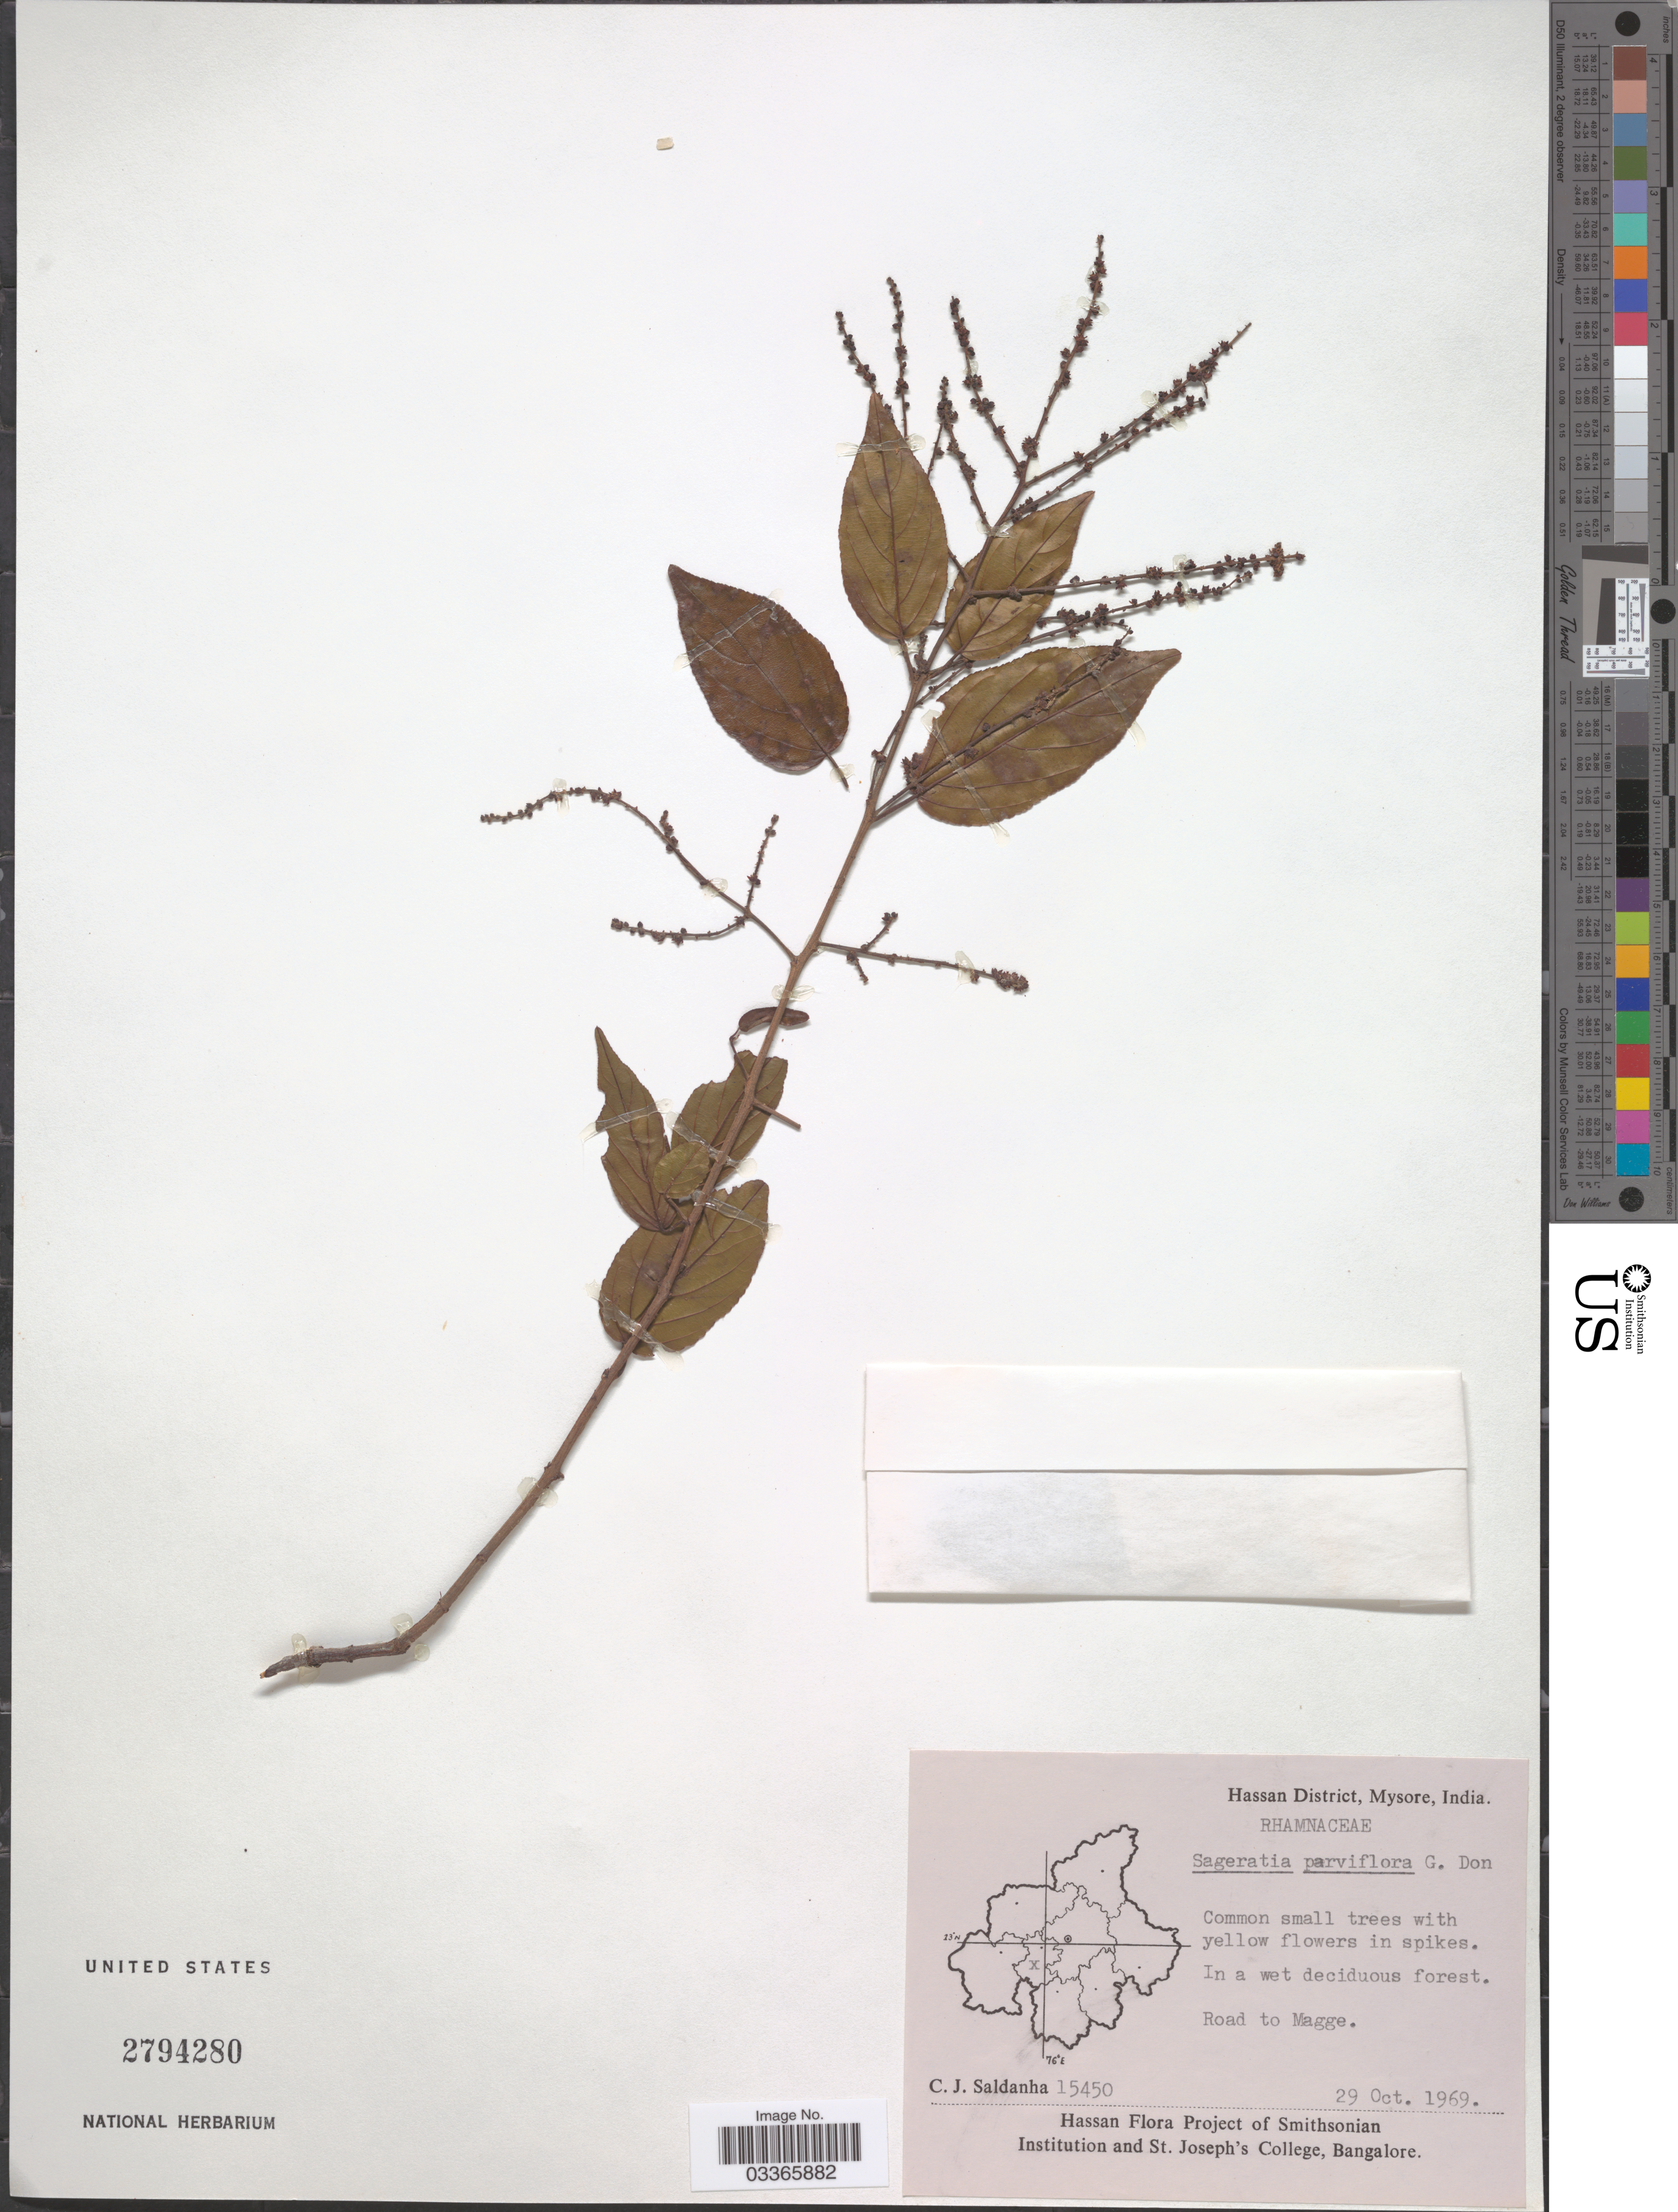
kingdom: Plantae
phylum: Tracheophyta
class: Magnoliopsida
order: Rosales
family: Rhamnaceae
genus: Sageretia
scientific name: Sageretia filiformis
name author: (Roth) G. Don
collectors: C. J. Saldanha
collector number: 15450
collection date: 1969-10-29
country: India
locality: Hassan District, Mysore. Road to Magge.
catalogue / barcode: US 2794280